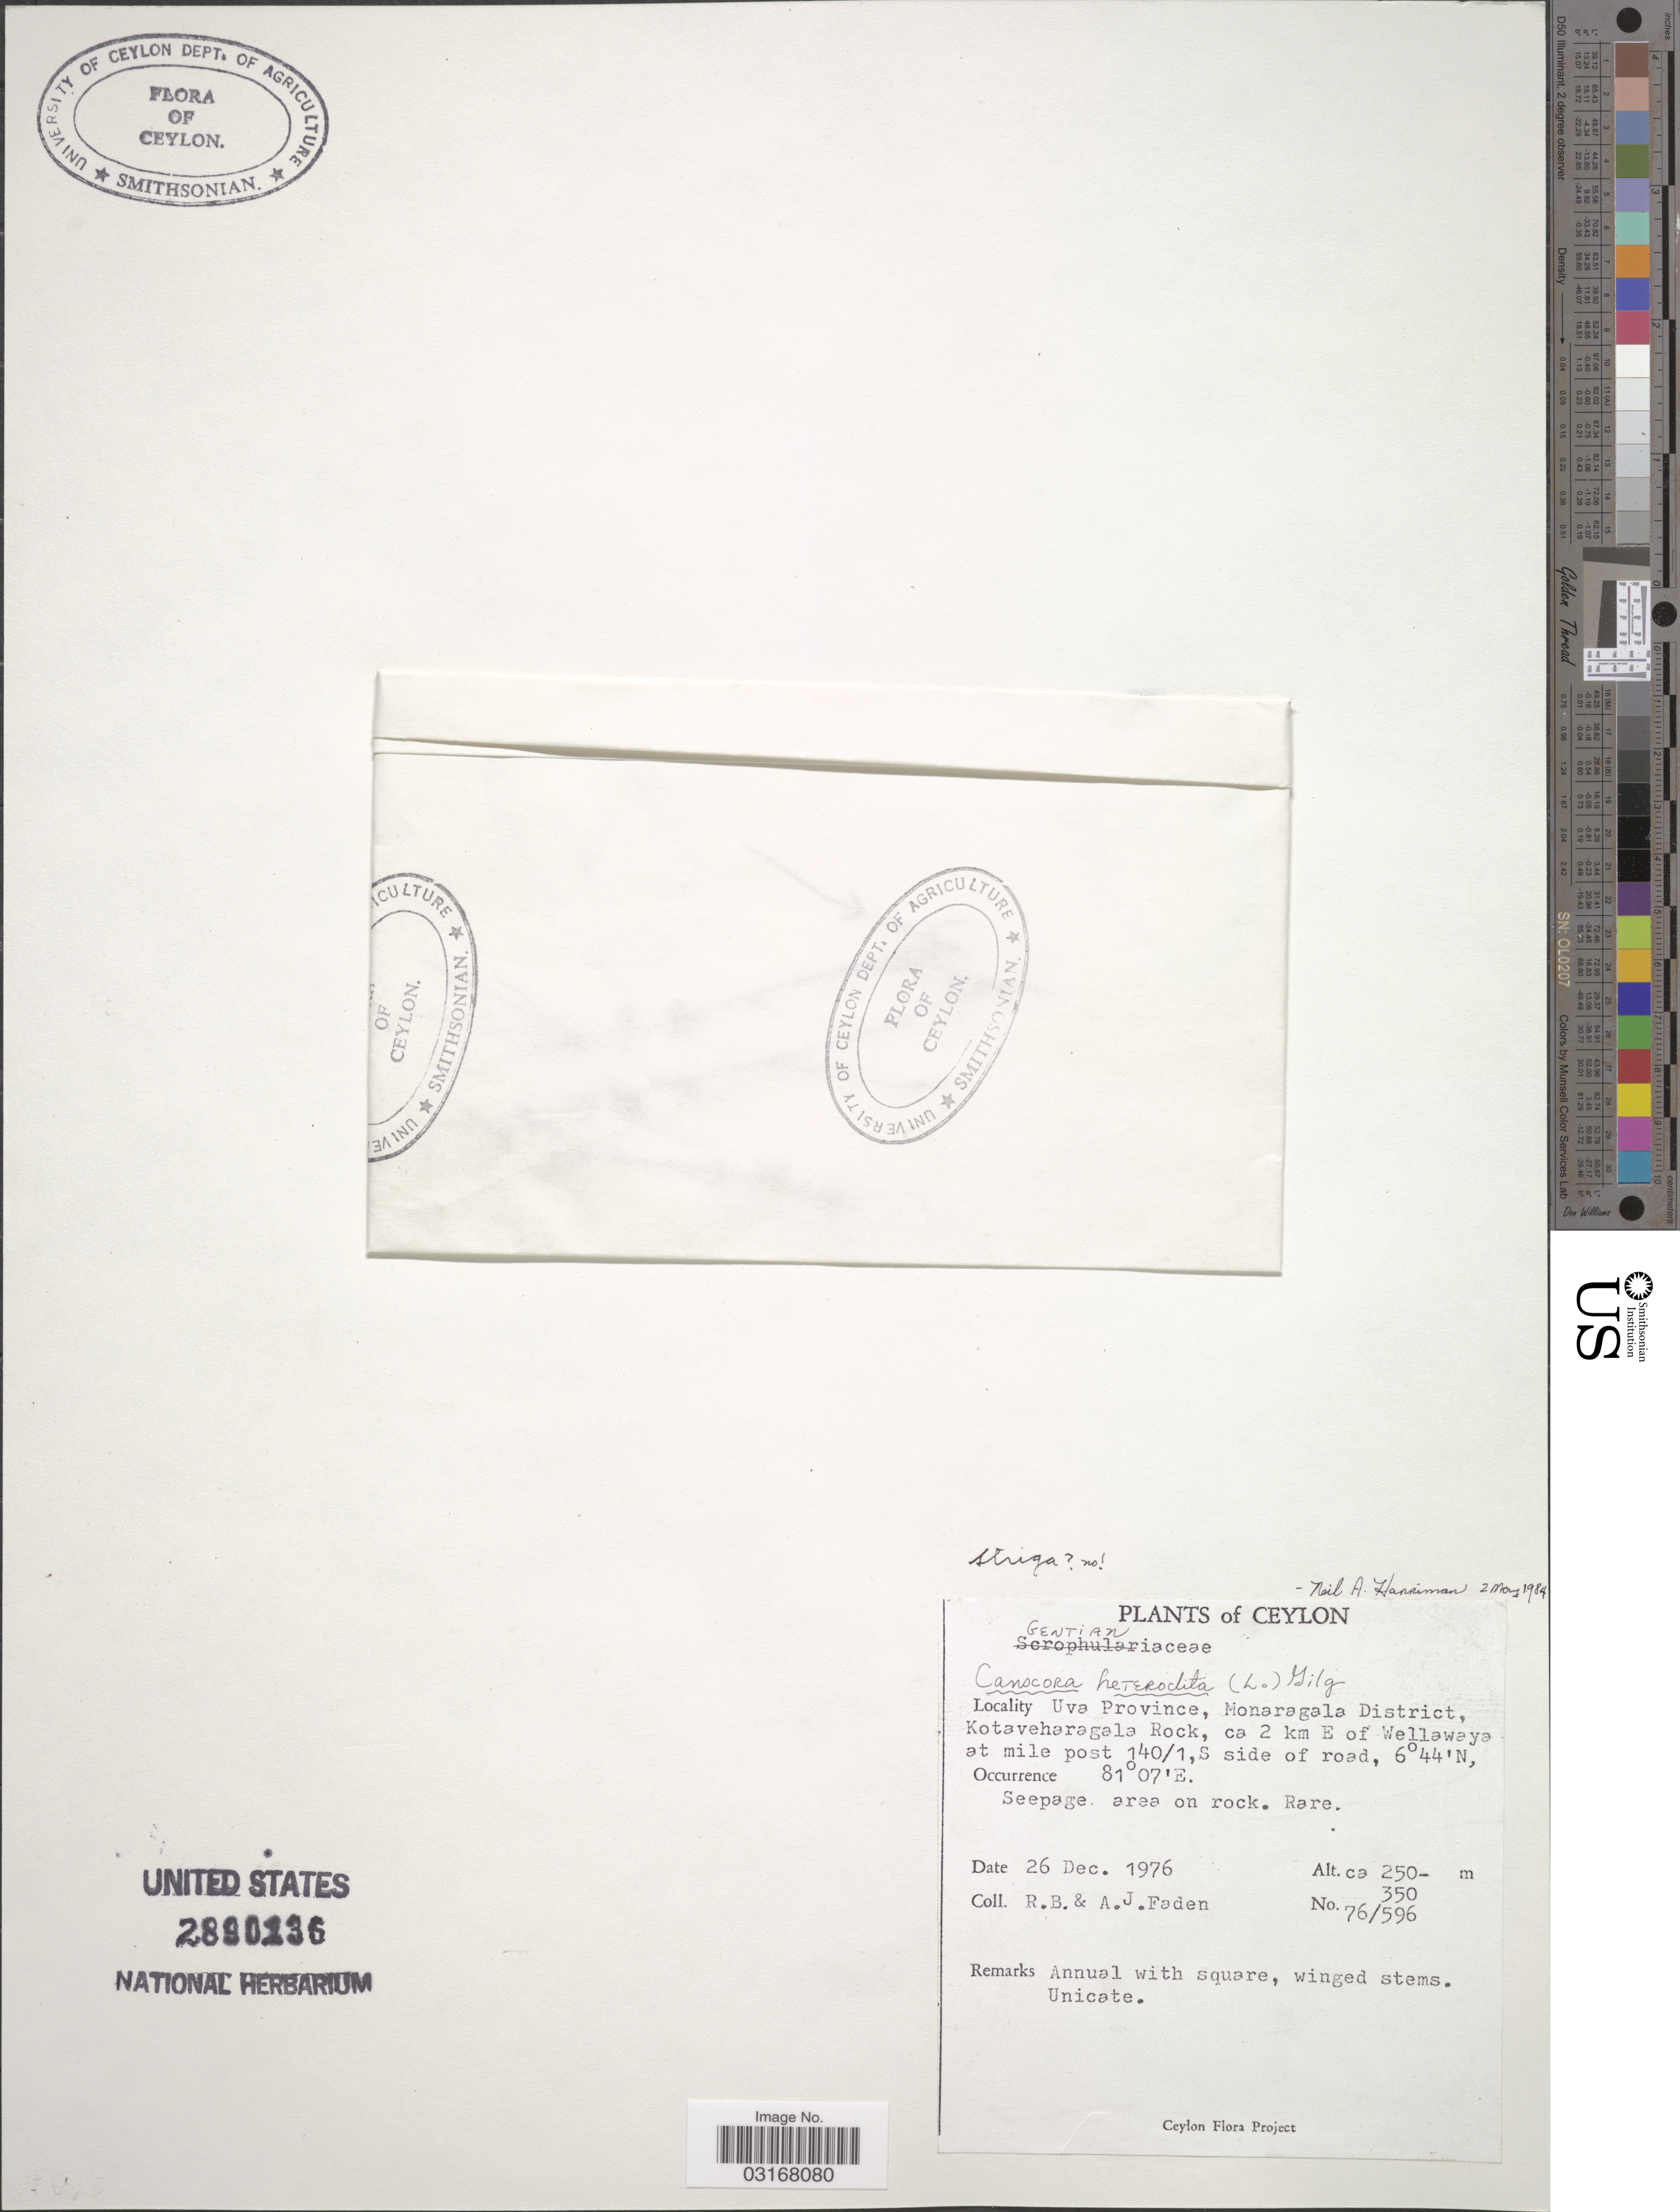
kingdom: Plantae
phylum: Tracheophyta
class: Magnoliopsida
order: Gentianales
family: Gentianaceae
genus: Canscora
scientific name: Canscora heteroclita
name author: (L.) Gilg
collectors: R. B. Faden & A. J. Faden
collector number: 76/596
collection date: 1976-12-26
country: Sri Lanka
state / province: Uva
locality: Ceylon. Monaragala District, Kotaveharagala Rock, ca 2 km E of Wellawaya at mile post 140/1, S side of road.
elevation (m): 250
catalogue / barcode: US 2890136